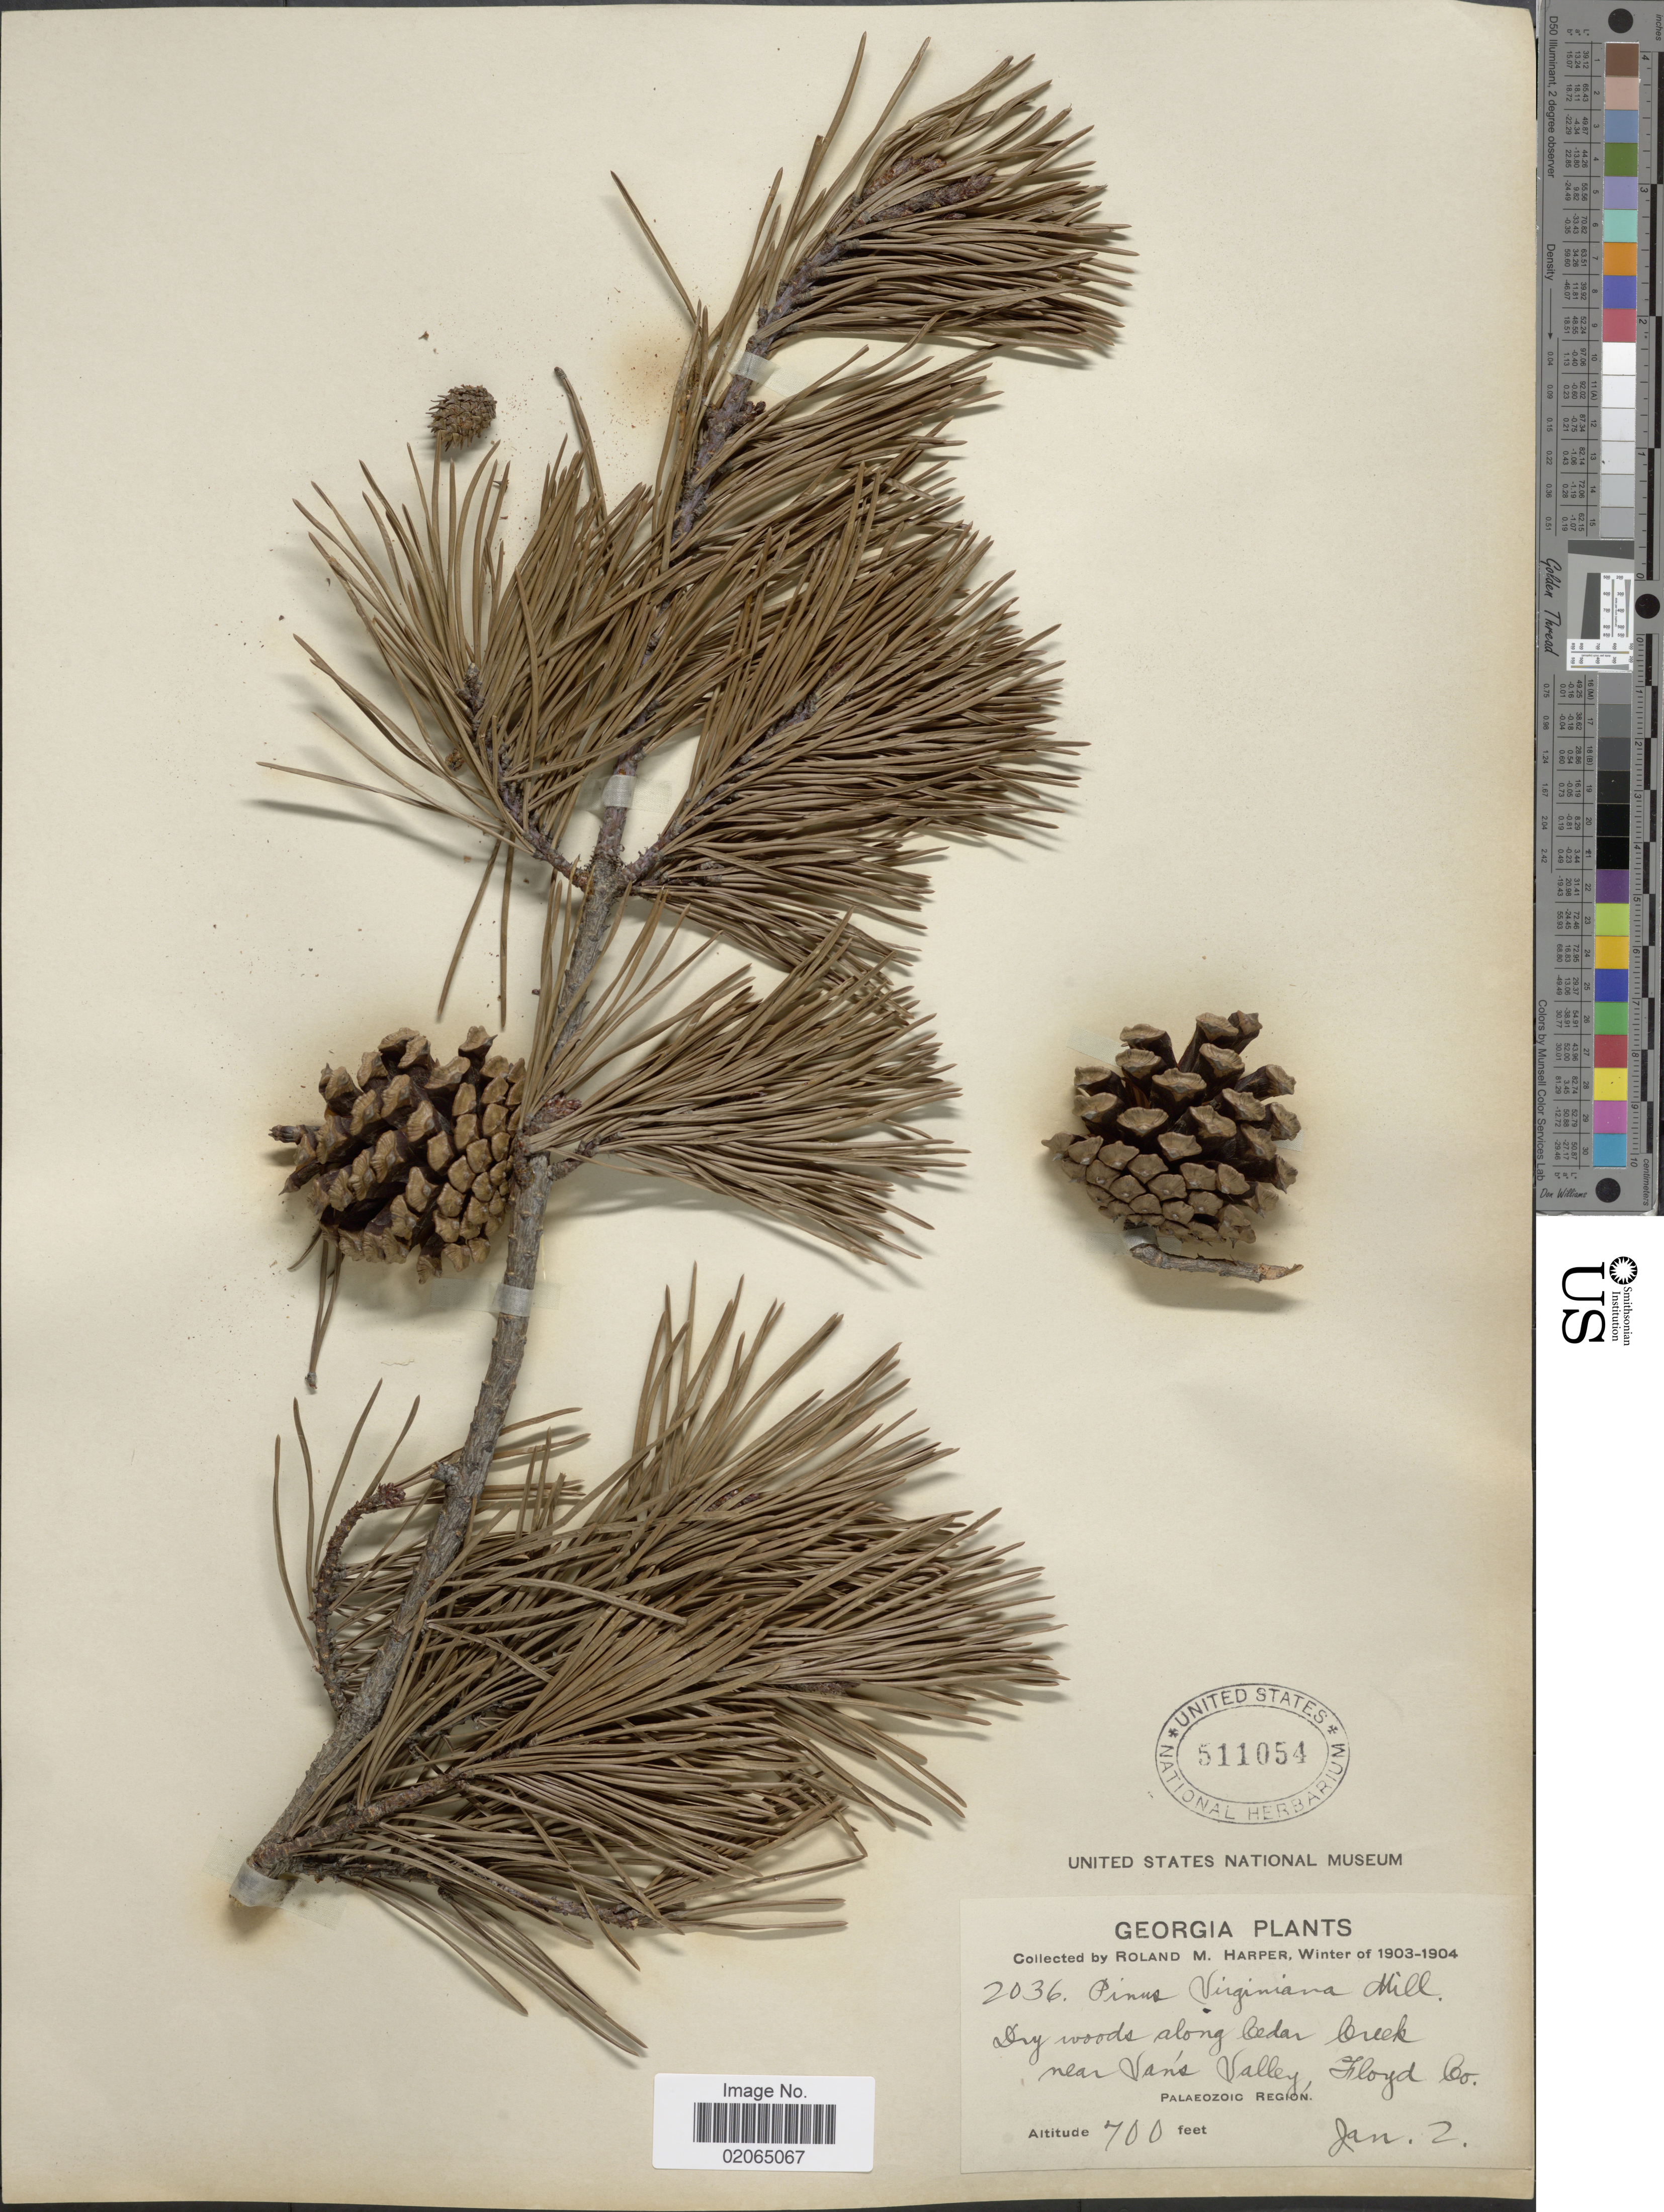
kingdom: Plantae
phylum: Tracheophyta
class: Pinopsida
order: Pinales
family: Pinaceae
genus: Pinus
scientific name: Pinus virginiana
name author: Mill.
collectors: R. M. Harper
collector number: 2036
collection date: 1903-01-02/1904-01-02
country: United States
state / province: Georgia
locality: Along Cedar Creek, near San's Valley, Floyd Co. Palaeozoic Region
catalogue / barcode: US 511054